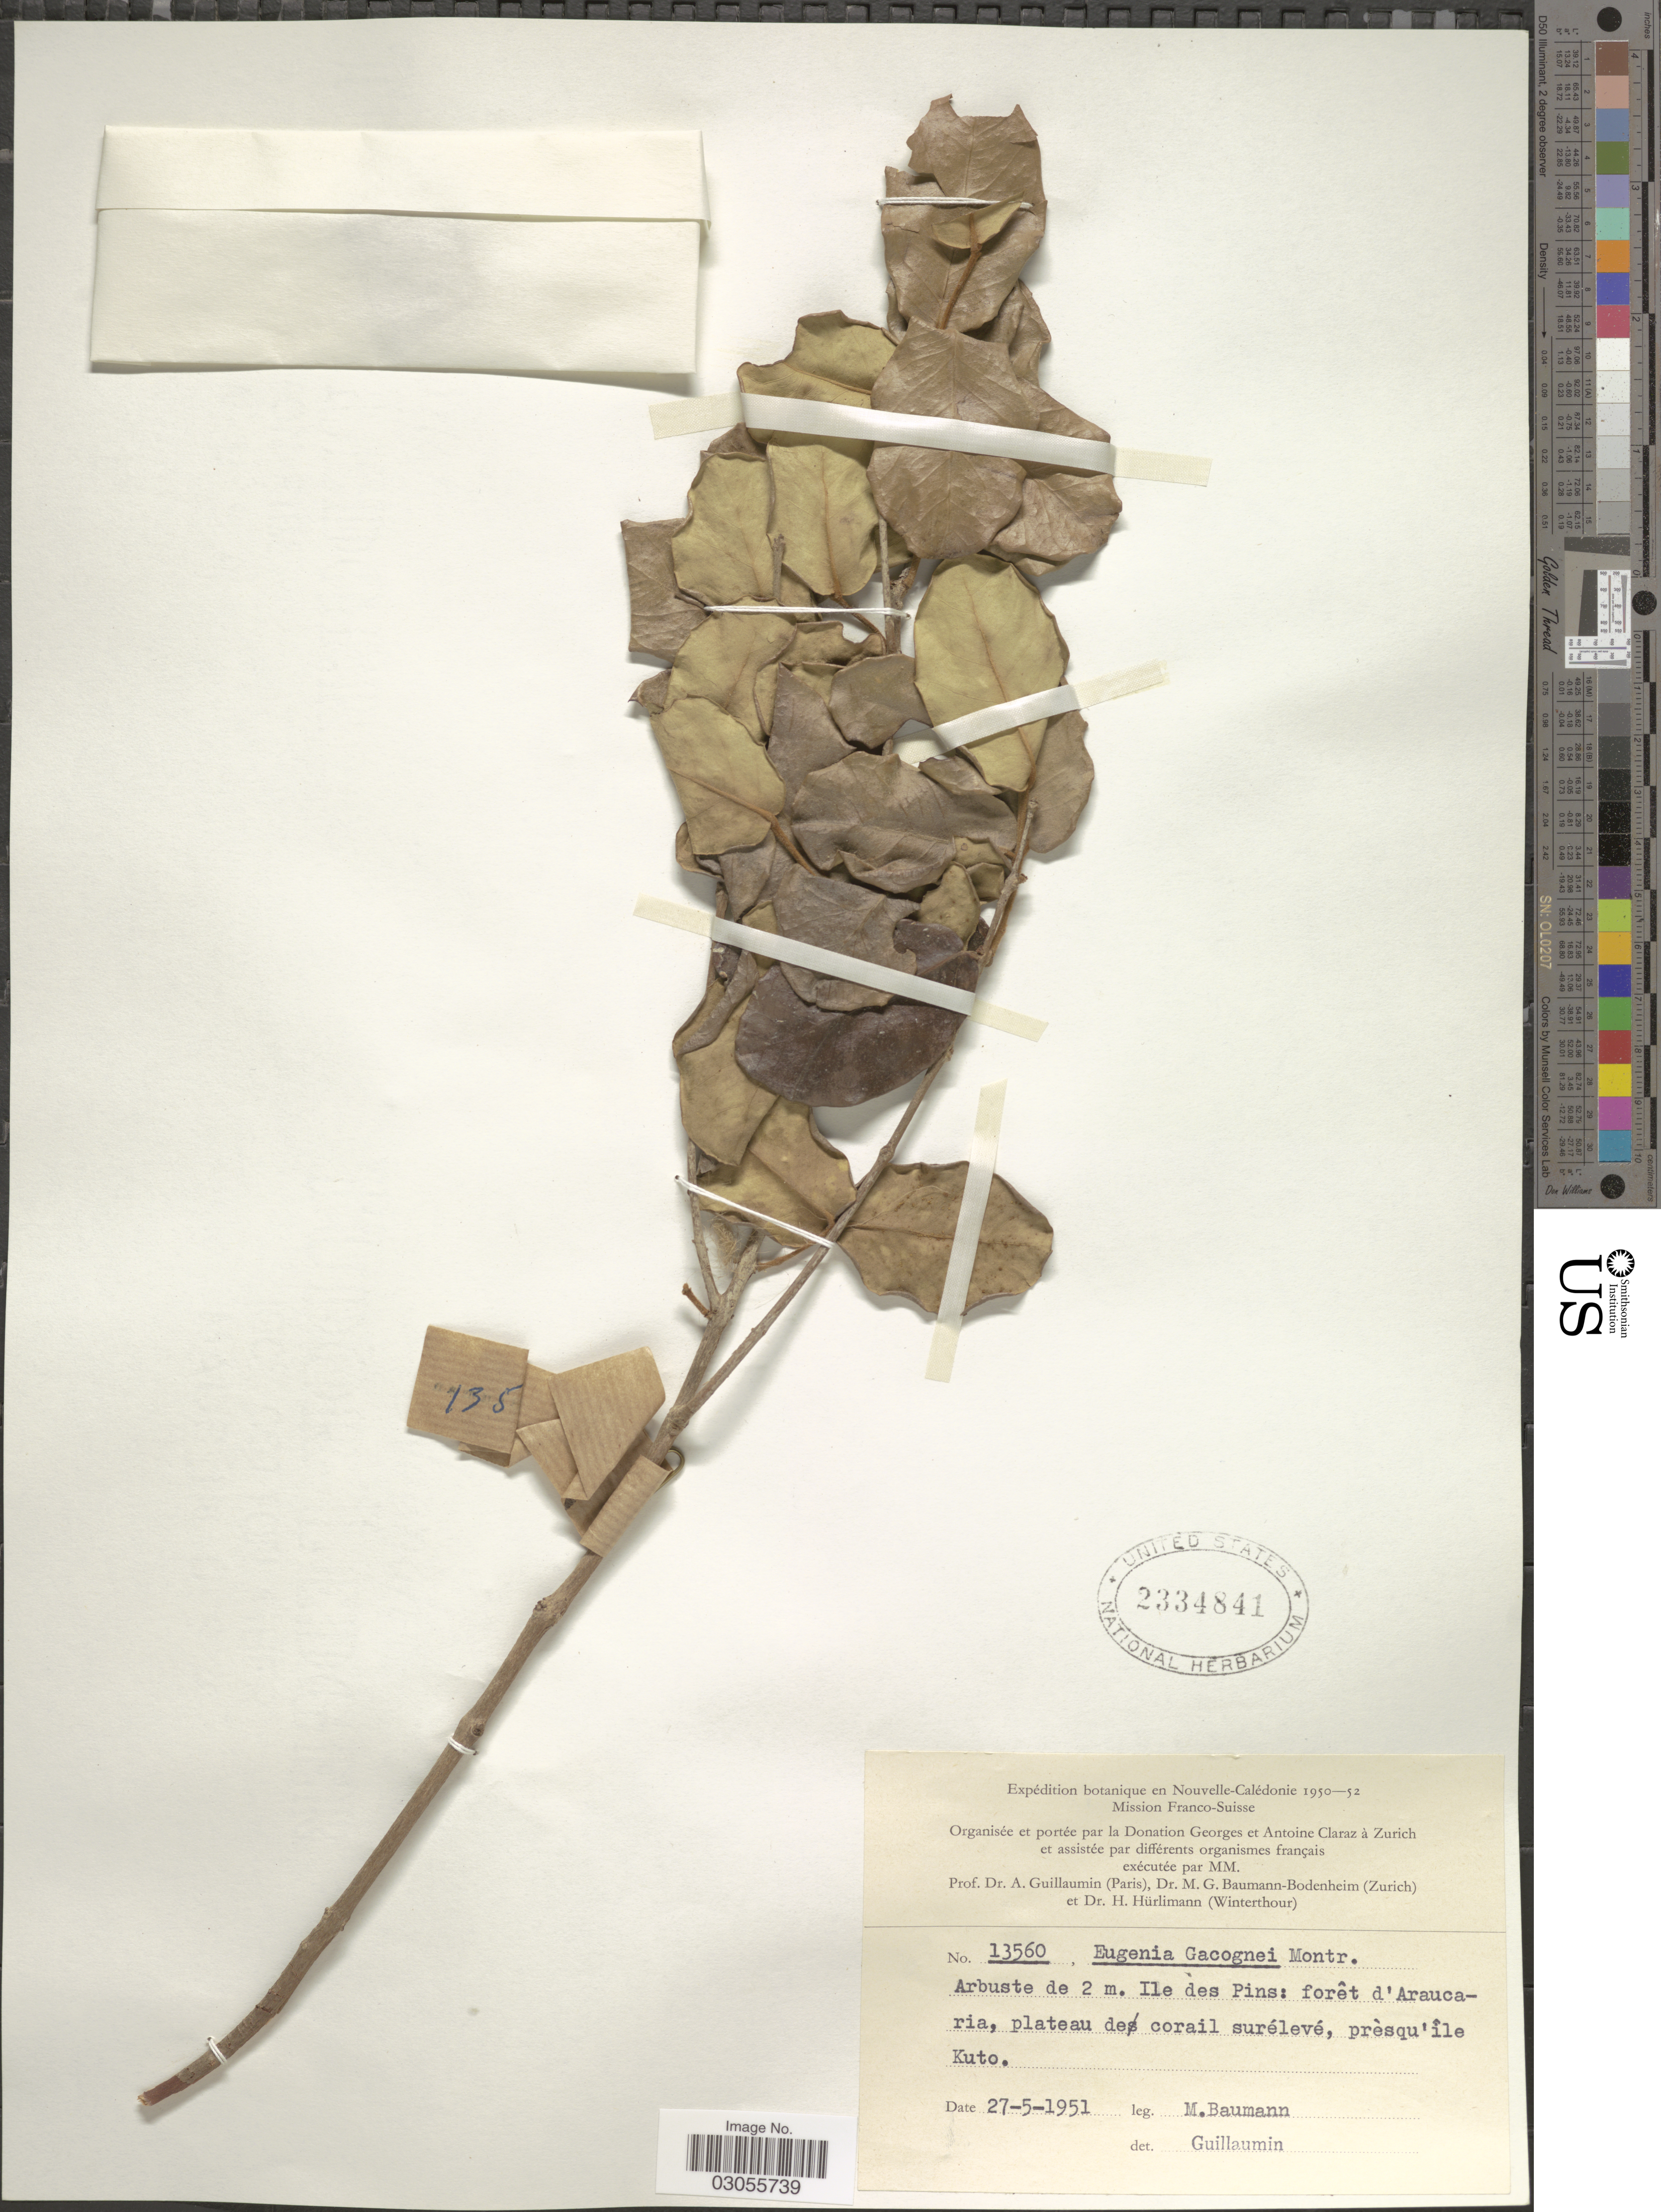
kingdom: Plantae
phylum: Tracheophyta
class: Magnoliopsida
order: Myrtales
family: Myrtaceae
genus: Eugenia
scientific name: Eugenia gacognei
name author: Montrouz.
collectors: M. Baumann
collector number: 13560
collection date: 1951-05-27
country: New Caledonia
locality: Forêt d'Araucaria, plateau de corail surélevé, prèsqu'île Kuto.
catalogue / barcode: US 2334841